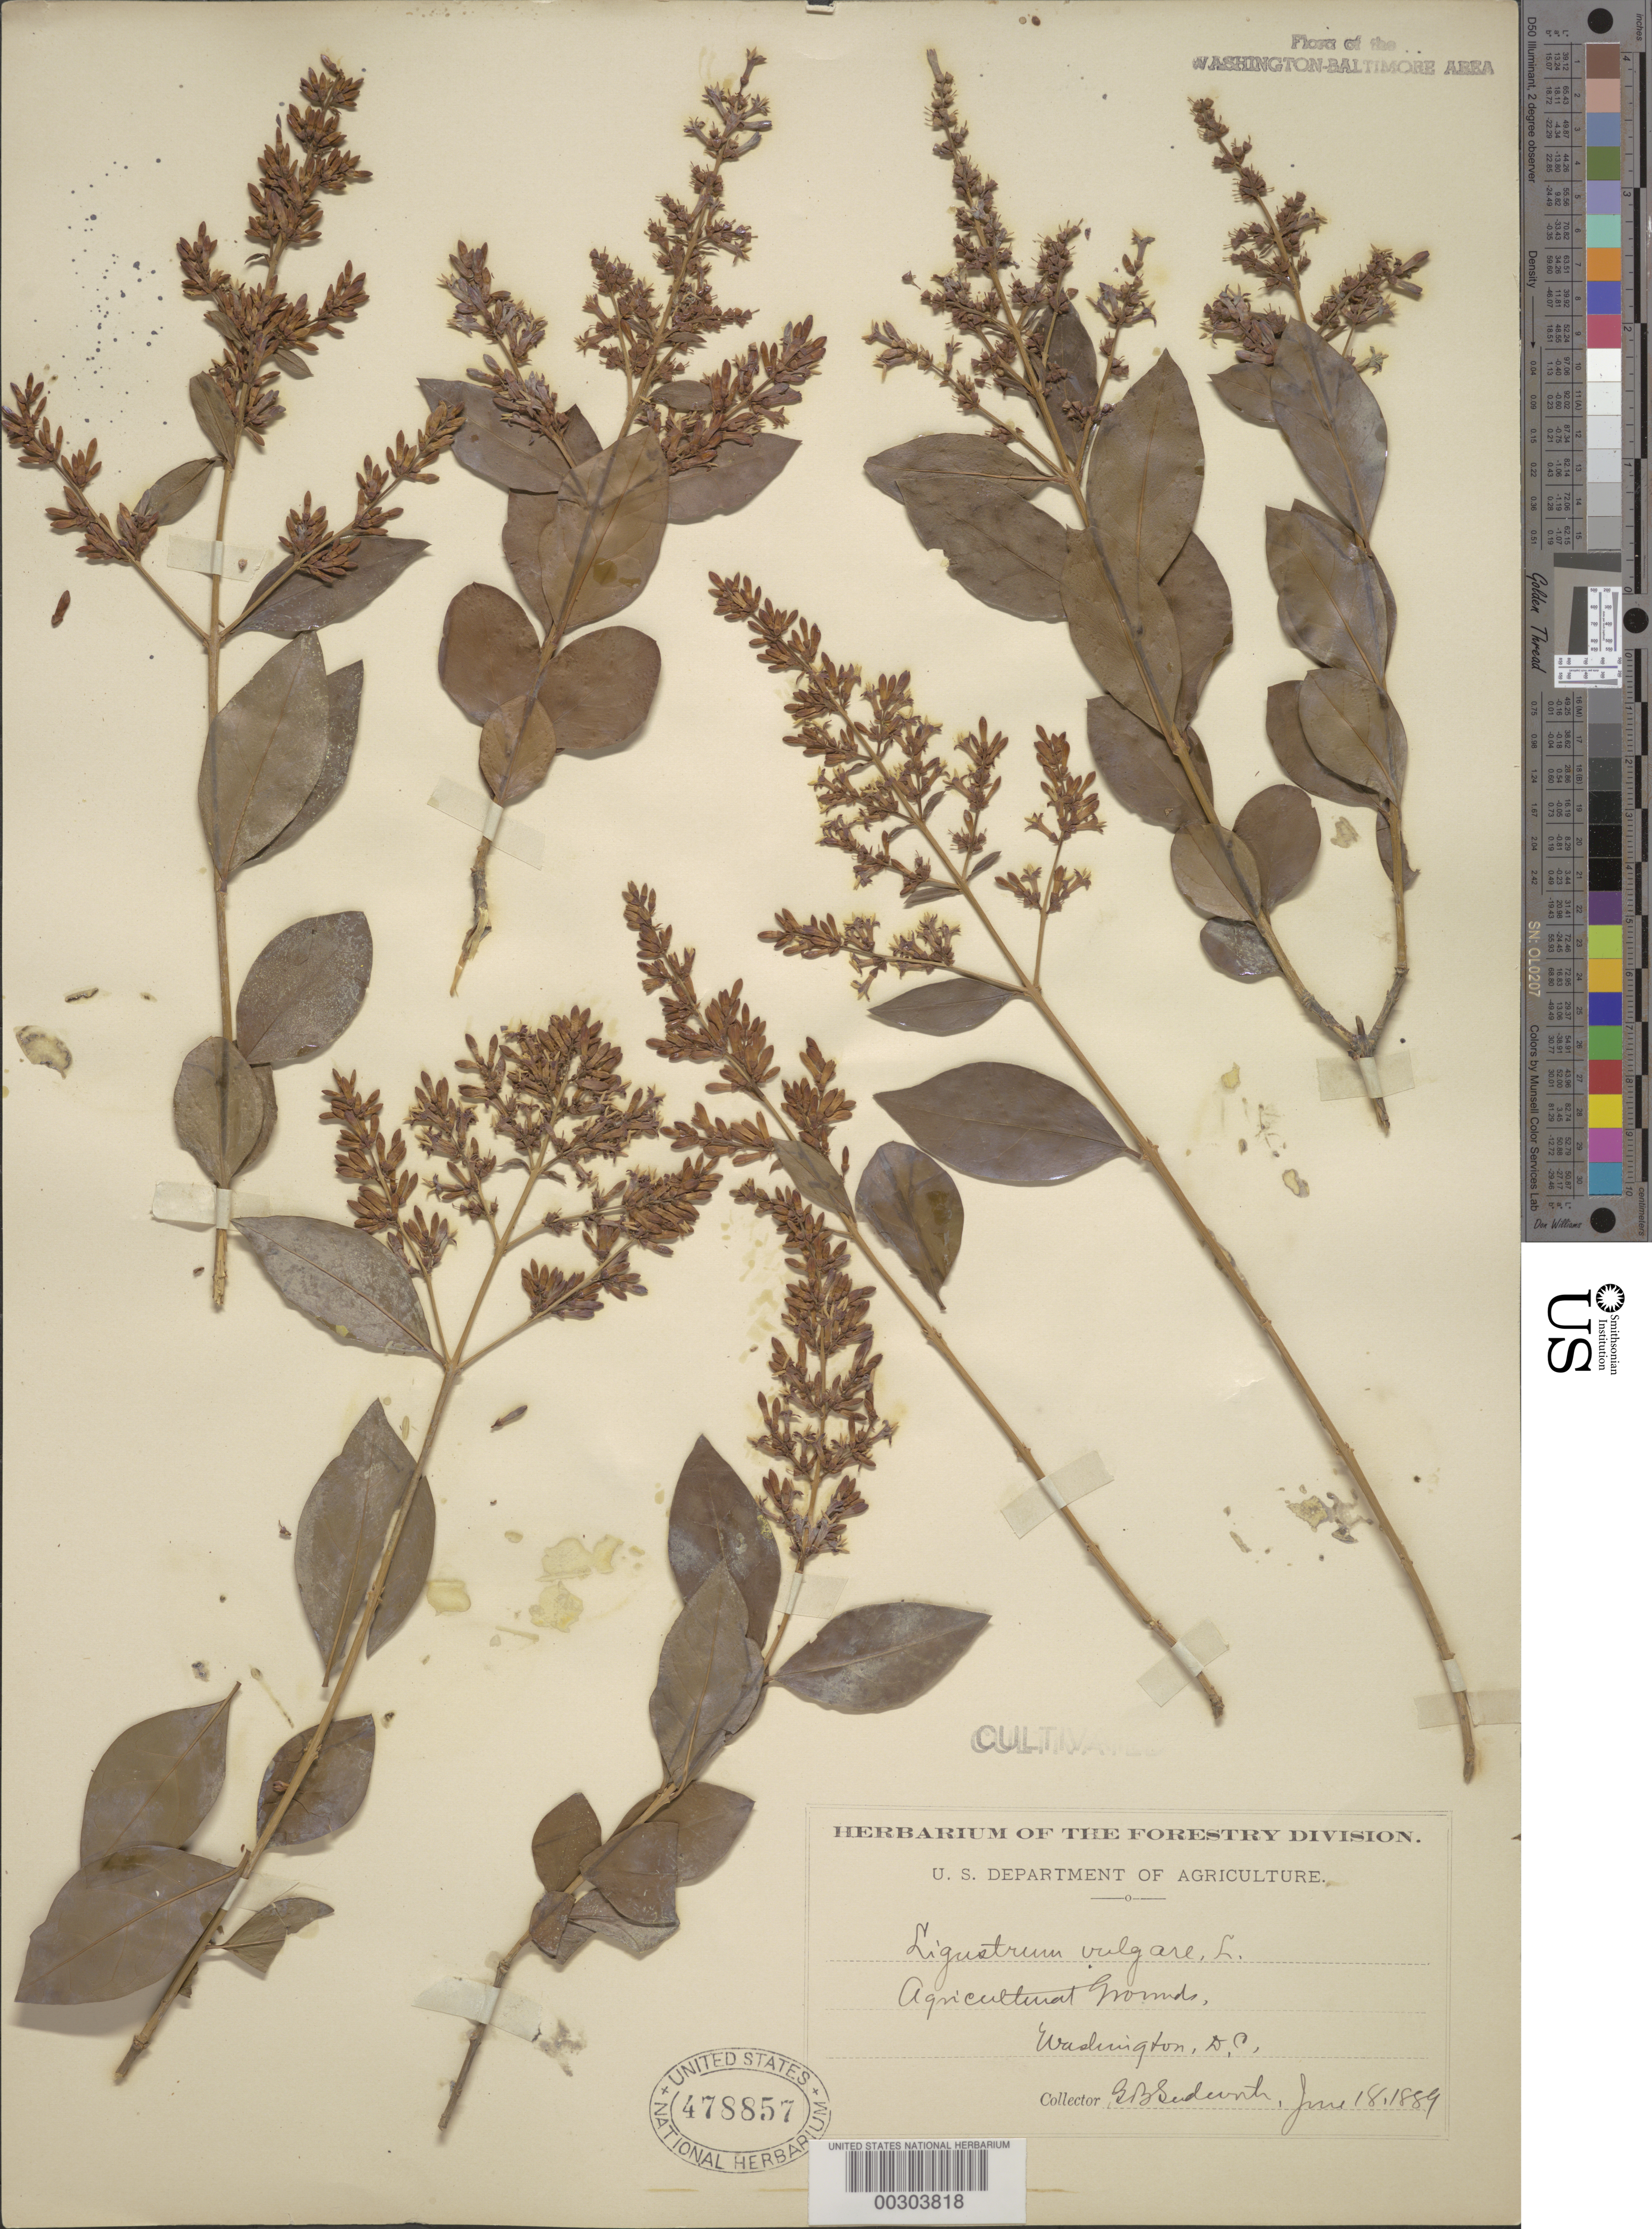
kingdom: Plantae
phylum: Tracheophyta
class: Magnoliopsida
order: Lamiales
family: Oleaceae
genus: Ligustrum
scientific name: Ligustrum vulgare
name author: L.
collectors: G. B. Sudworth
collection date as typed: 18 Jun 1889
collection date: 1889-06-18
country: United States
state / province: District of Columbia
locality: Department of Agriculture grounds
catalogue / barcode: US 478857